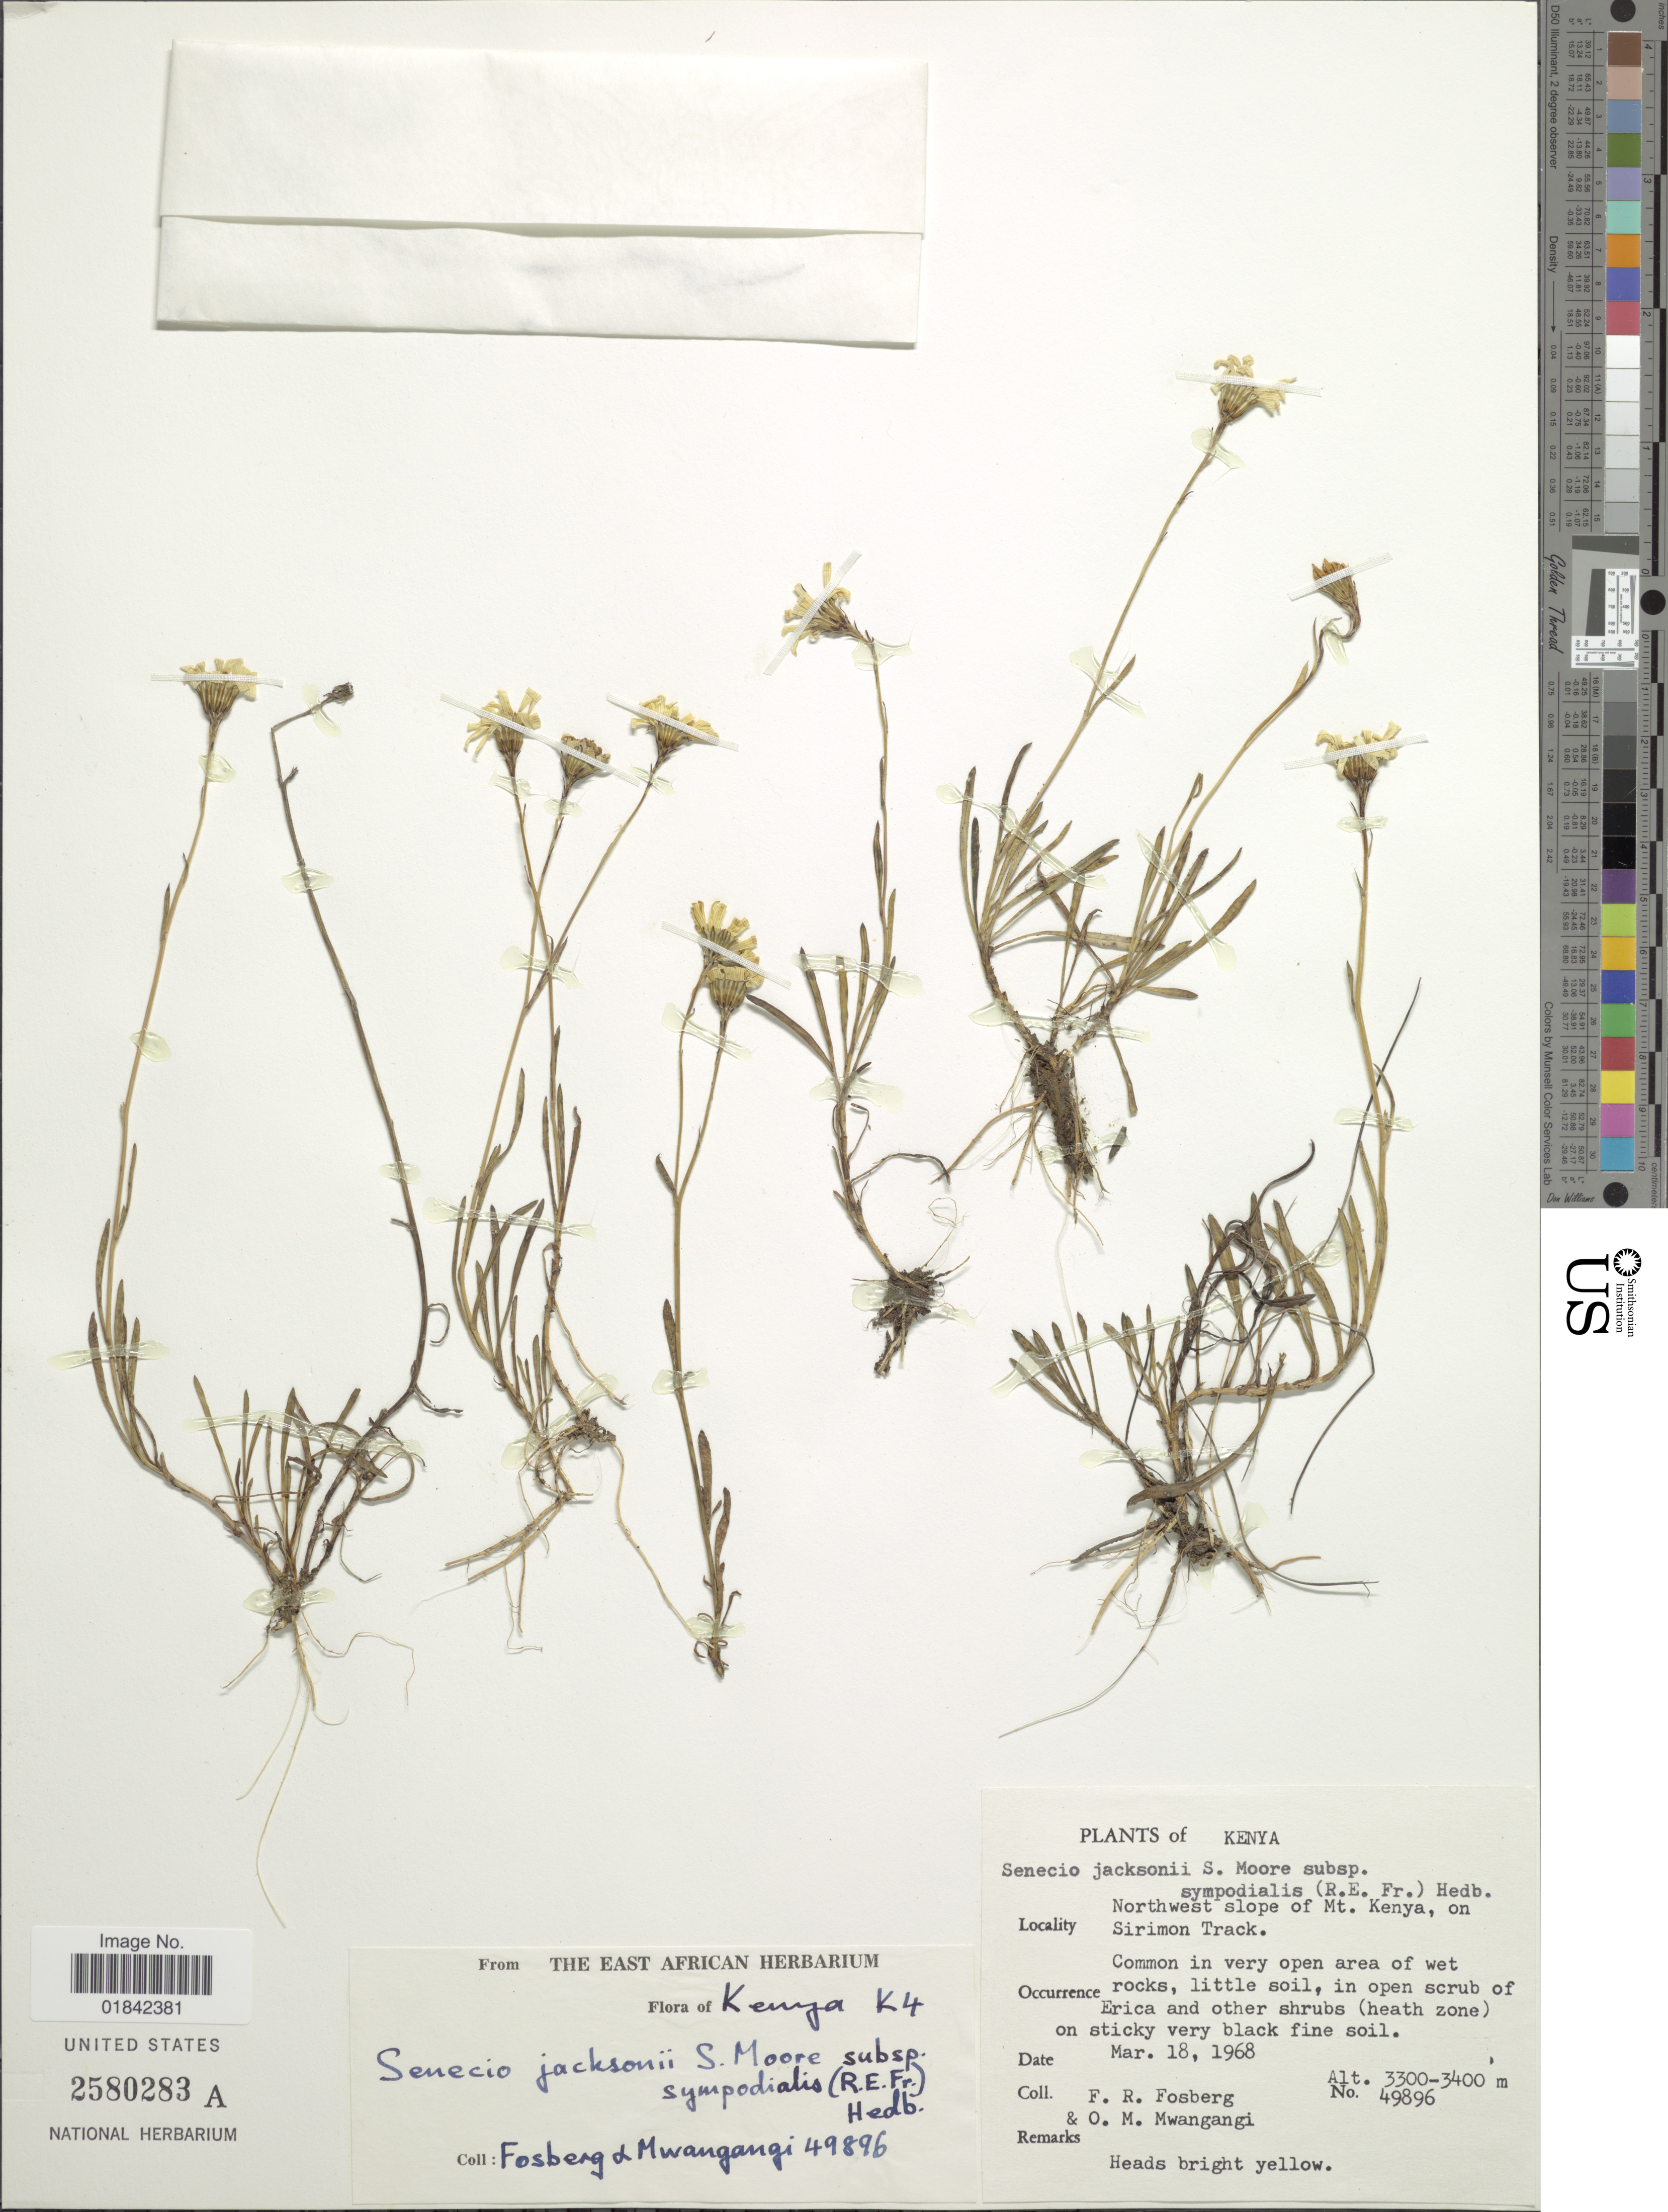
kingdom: Plantae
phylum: Tracheophyta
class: Magnoliopsida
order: Asterales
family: Asteraceae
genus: Senecio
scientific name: Senecio jacksonii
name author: S. Moore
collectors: F. R. Fosberg & O. M. Mwangangi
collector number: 49896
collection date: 1968-03-18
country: Kenya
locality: Northwest slope of Mt. Kenya, on Sirimon Track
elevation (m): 3300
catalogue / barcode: US 2580283A